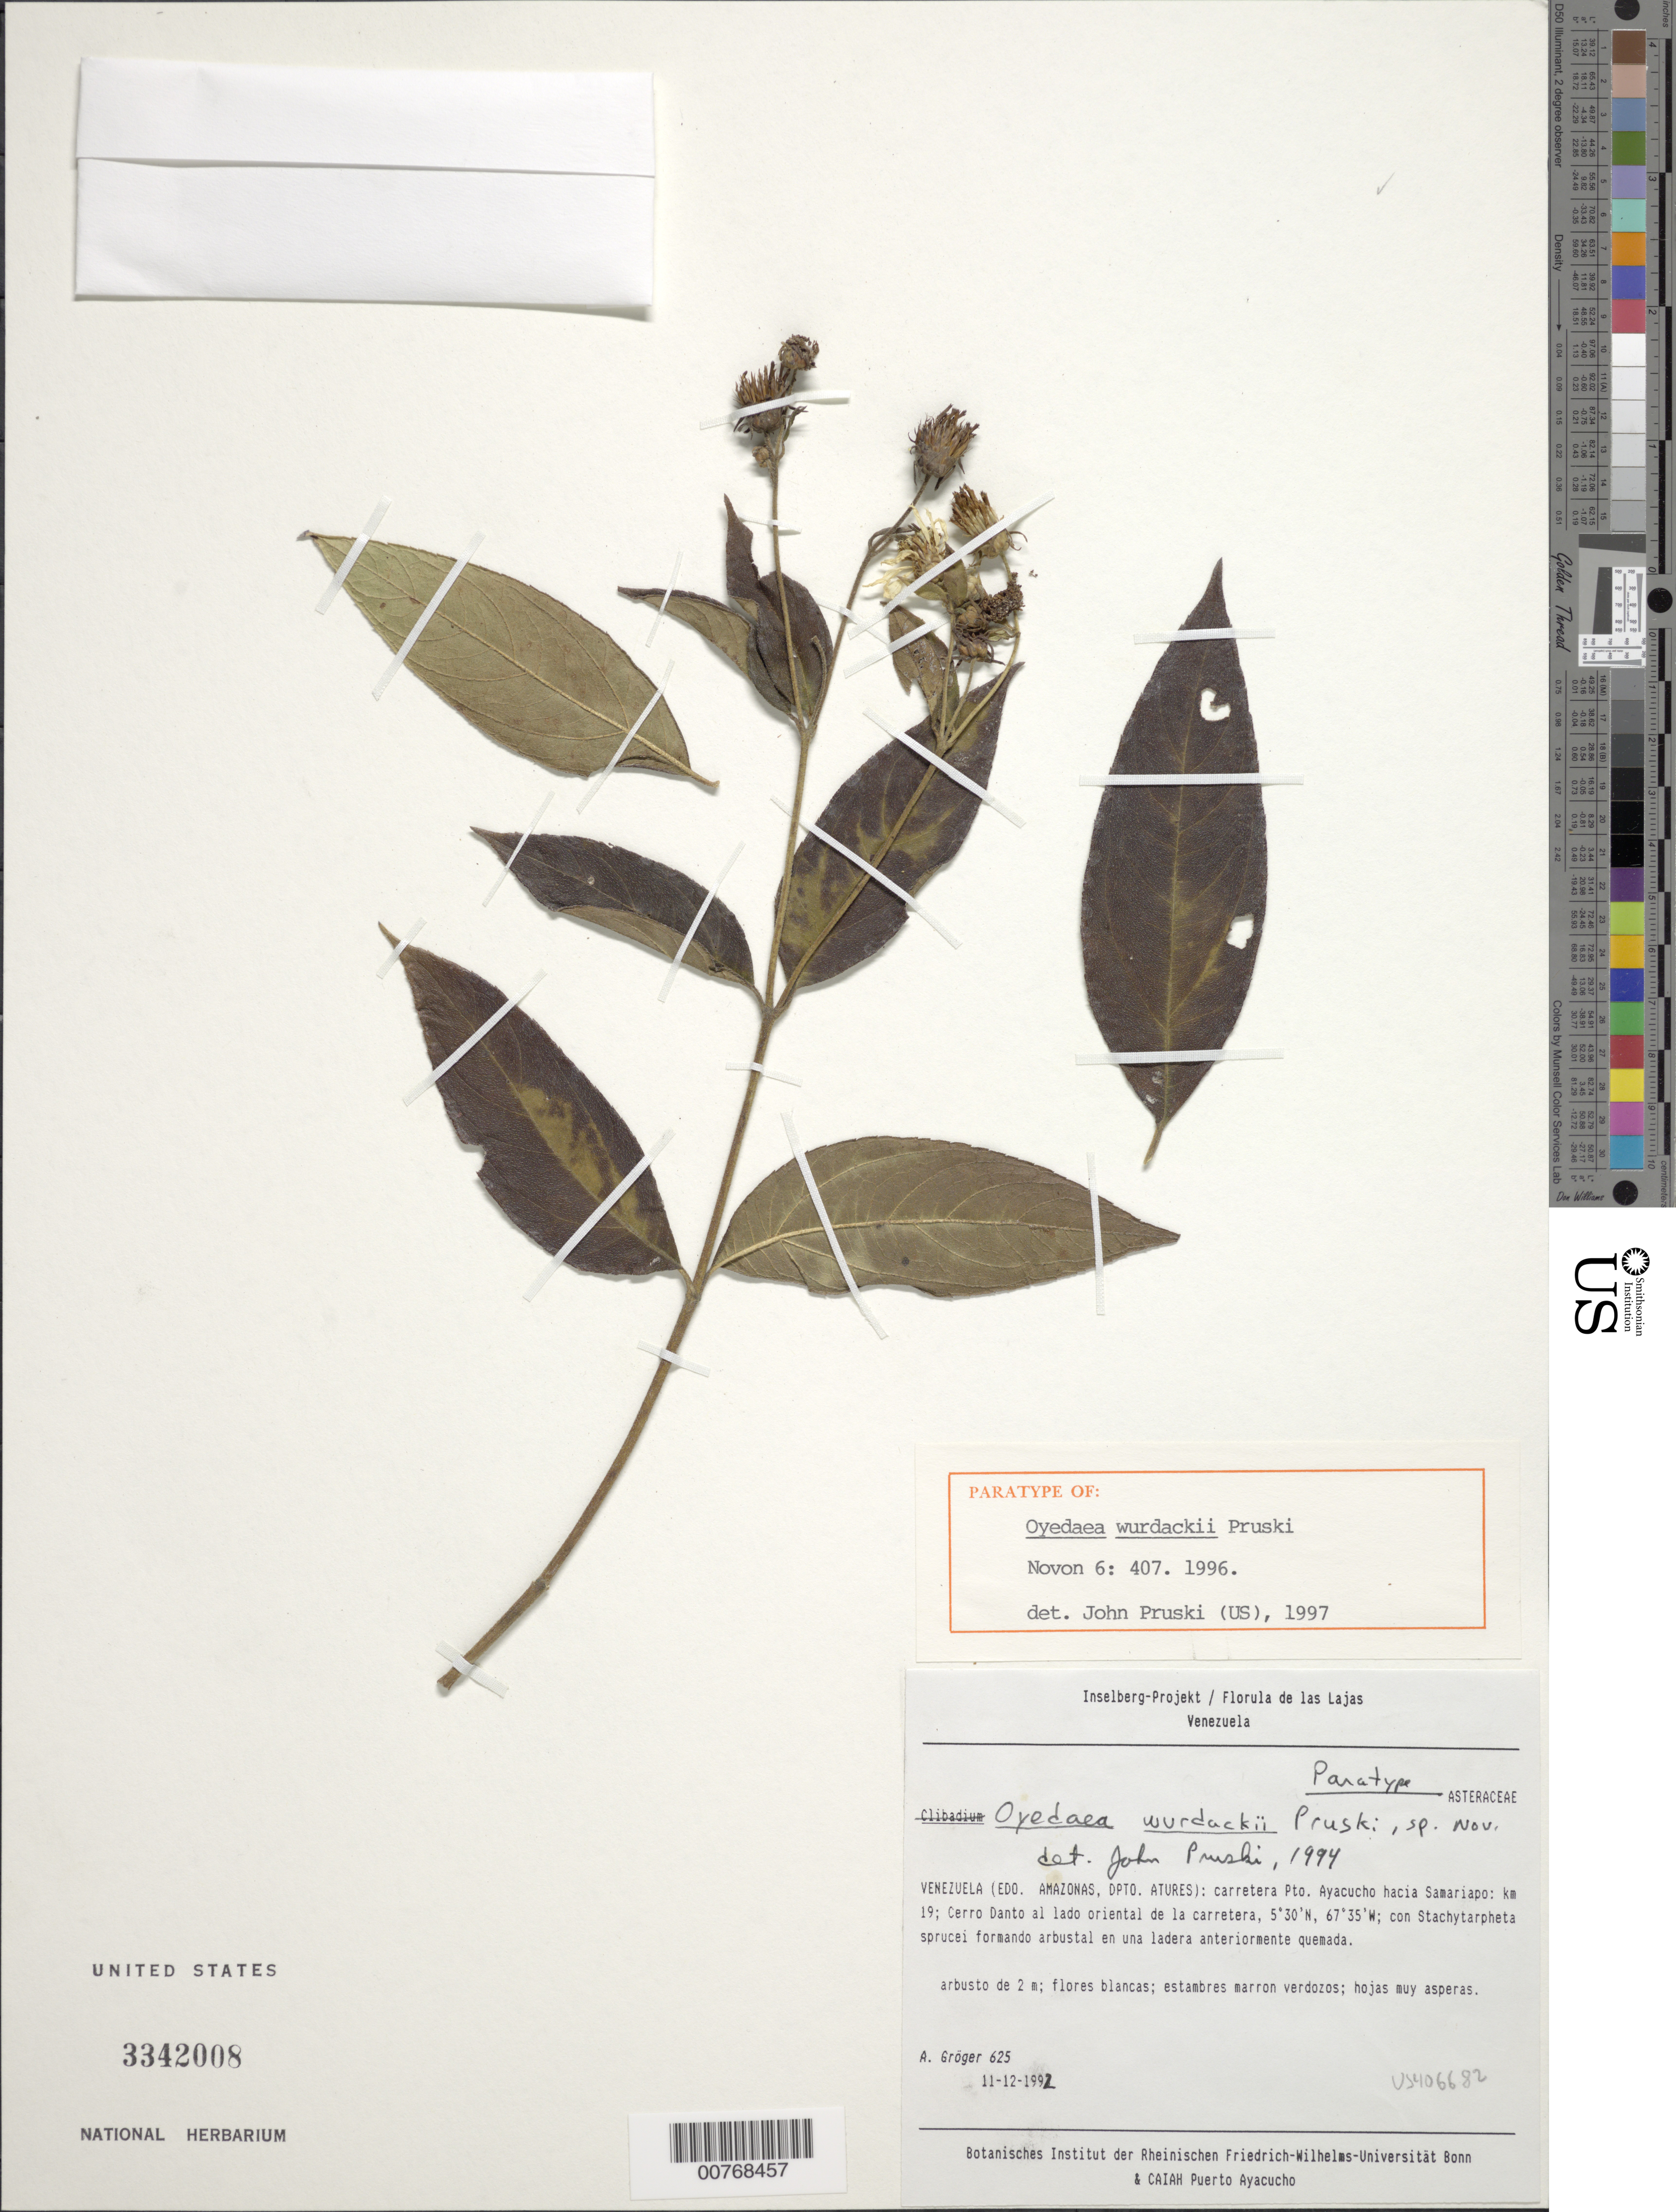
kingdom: Plantae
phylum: Tracheophyta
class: Magnoliopsida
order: Asterales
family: Asteraceae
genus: Oyedaea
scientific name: Oyedaea wurdackii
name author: Pruski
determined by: Pruski, J. F.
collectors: A. Gröger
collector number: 625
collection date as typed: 11-Dec-92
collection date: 1992-12-11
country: Venezuela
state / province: Amazonas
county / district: Atures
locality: Puerto Ayacucho to Samariapo road, km 19; Cerro Danto al lado de la carretera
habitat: Stachytarpheta sprucei formando arbustal en una ladera anteriormente quemada.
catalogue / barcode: US 3342008